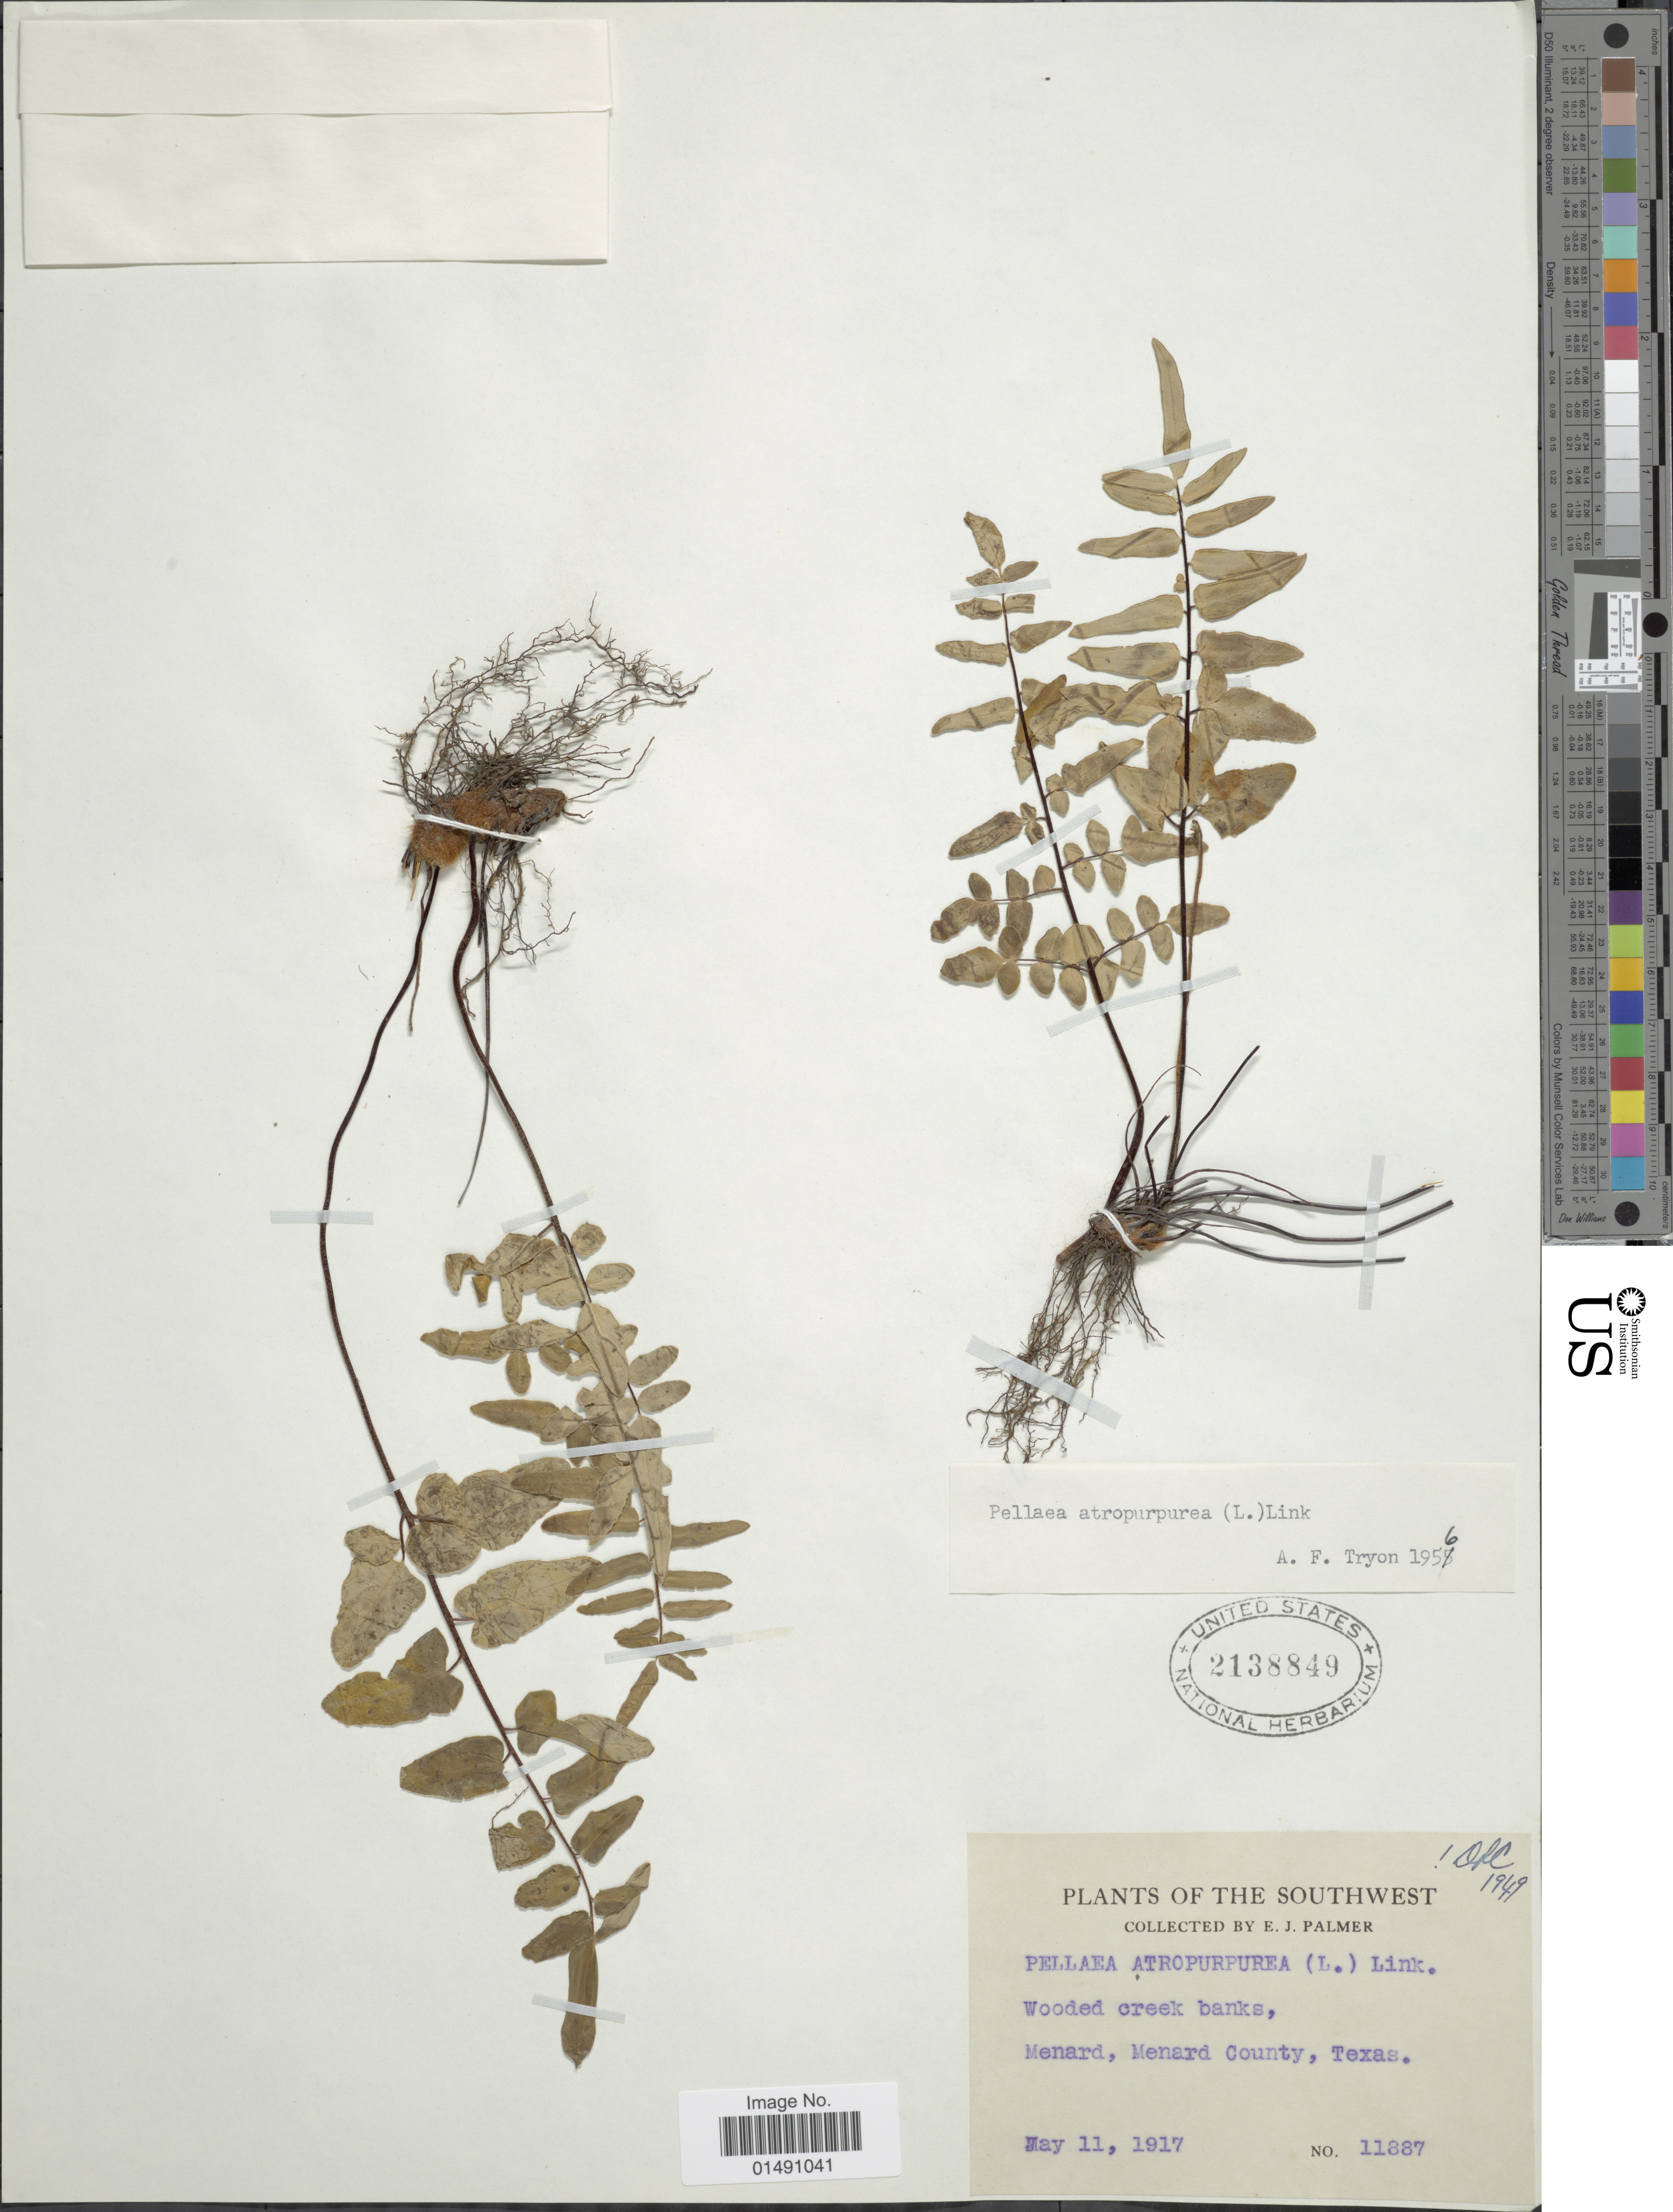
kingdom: Plantae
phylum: Tracheophyta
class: Polypodiopsida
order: Polypodiales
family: Pteridaceae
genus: Pellaea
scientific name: Pellaea atropurpurea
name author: (L.) Link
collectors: E. J. Palmer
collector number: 11887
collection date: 1917-05-11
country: United States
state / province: Texas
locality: The Southwest, Wooded creek banks, Menard, Menard County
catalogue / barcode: US 2138849